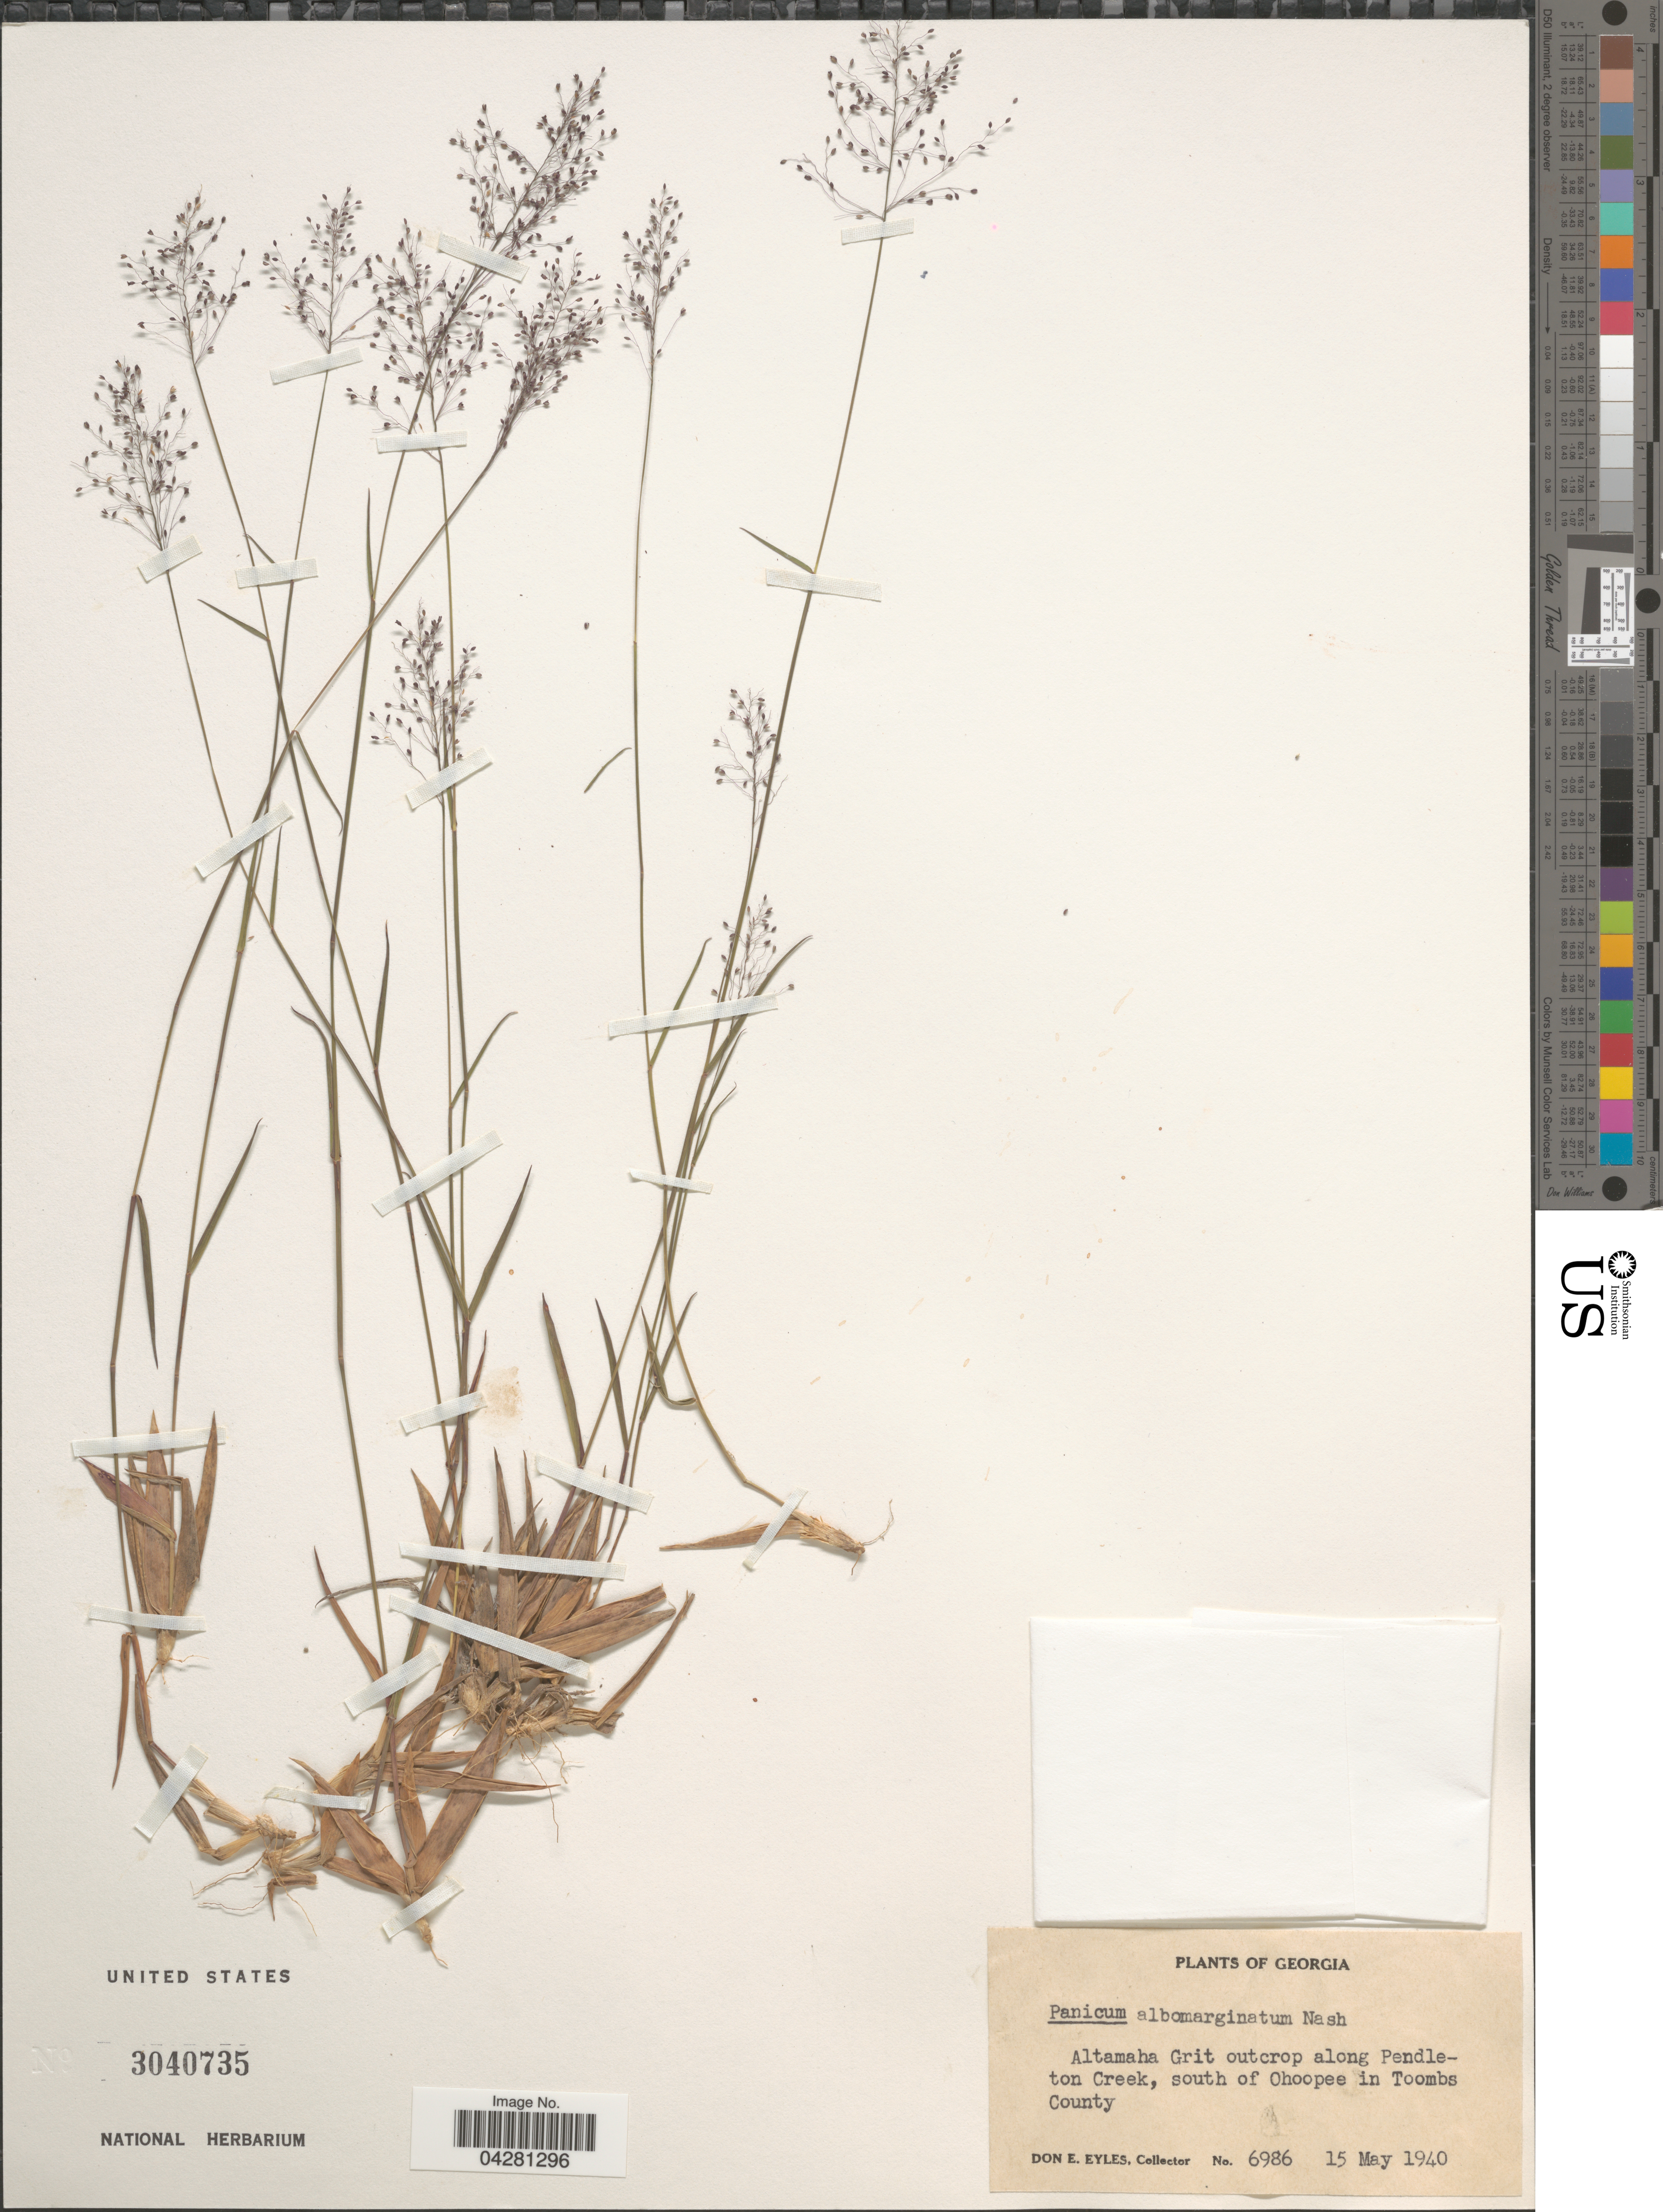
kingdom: Plantae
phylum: Tracheophyta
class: Liliopsida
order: Poales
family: Poaceae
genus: Dichanthelium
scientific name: Dichanthelium dichotomum var. unciphyllum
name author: (Trin.) Davidse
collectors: D. Eyles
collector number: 6986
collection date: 1940-05-15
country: United States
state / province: Georgia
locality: Altamaha Grit outcrop along Pendleton Creek, south of Ohoopee in Toombs County.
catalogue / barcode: US 3040735